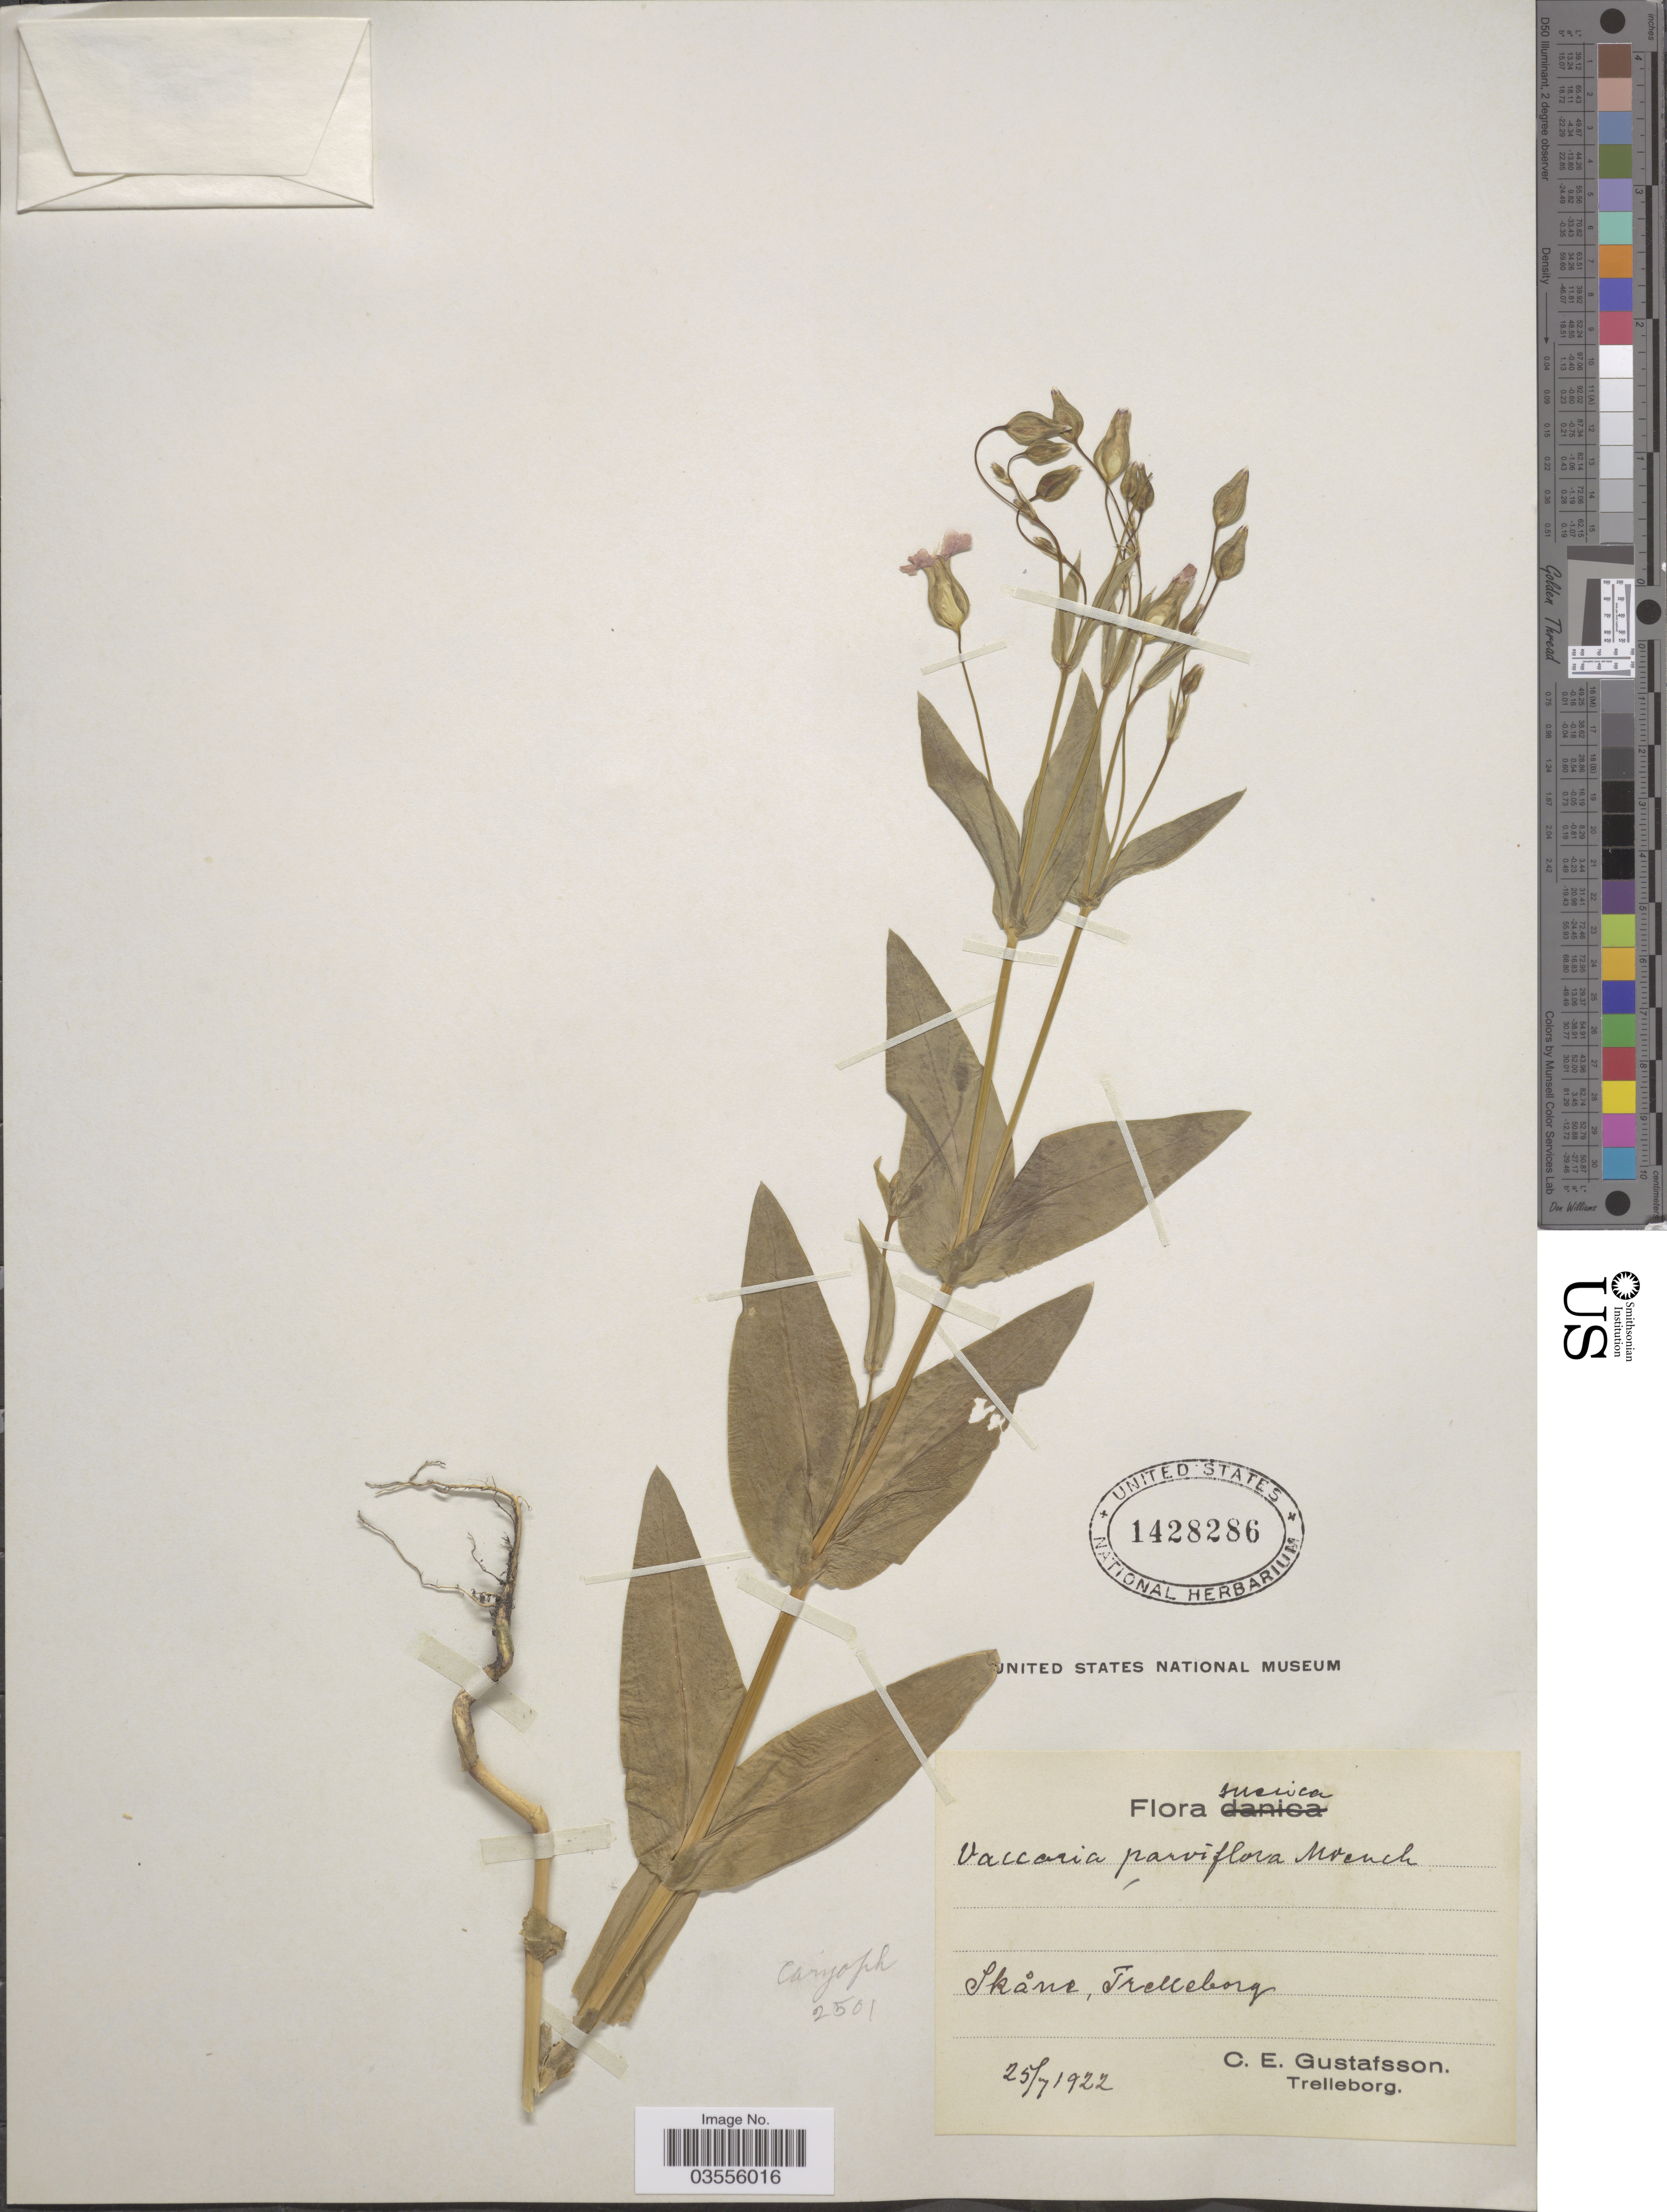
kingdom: Plantae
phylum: Tracheophyta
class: Magnoliopsida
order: Caryophyllales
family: Caryophyllaceae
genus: Gypsophila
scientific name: Gypsophila vaccaria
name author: (L.) Sm.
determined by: Strong, M. T., (US), Smithsonian Institution - National Museum of Natural History (UNITED STATES)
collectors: C. Gustafsson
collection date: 1922-07-25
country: Sweden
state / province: Skåne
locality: Suecica. Trelleborg.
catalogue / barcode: US 1428286